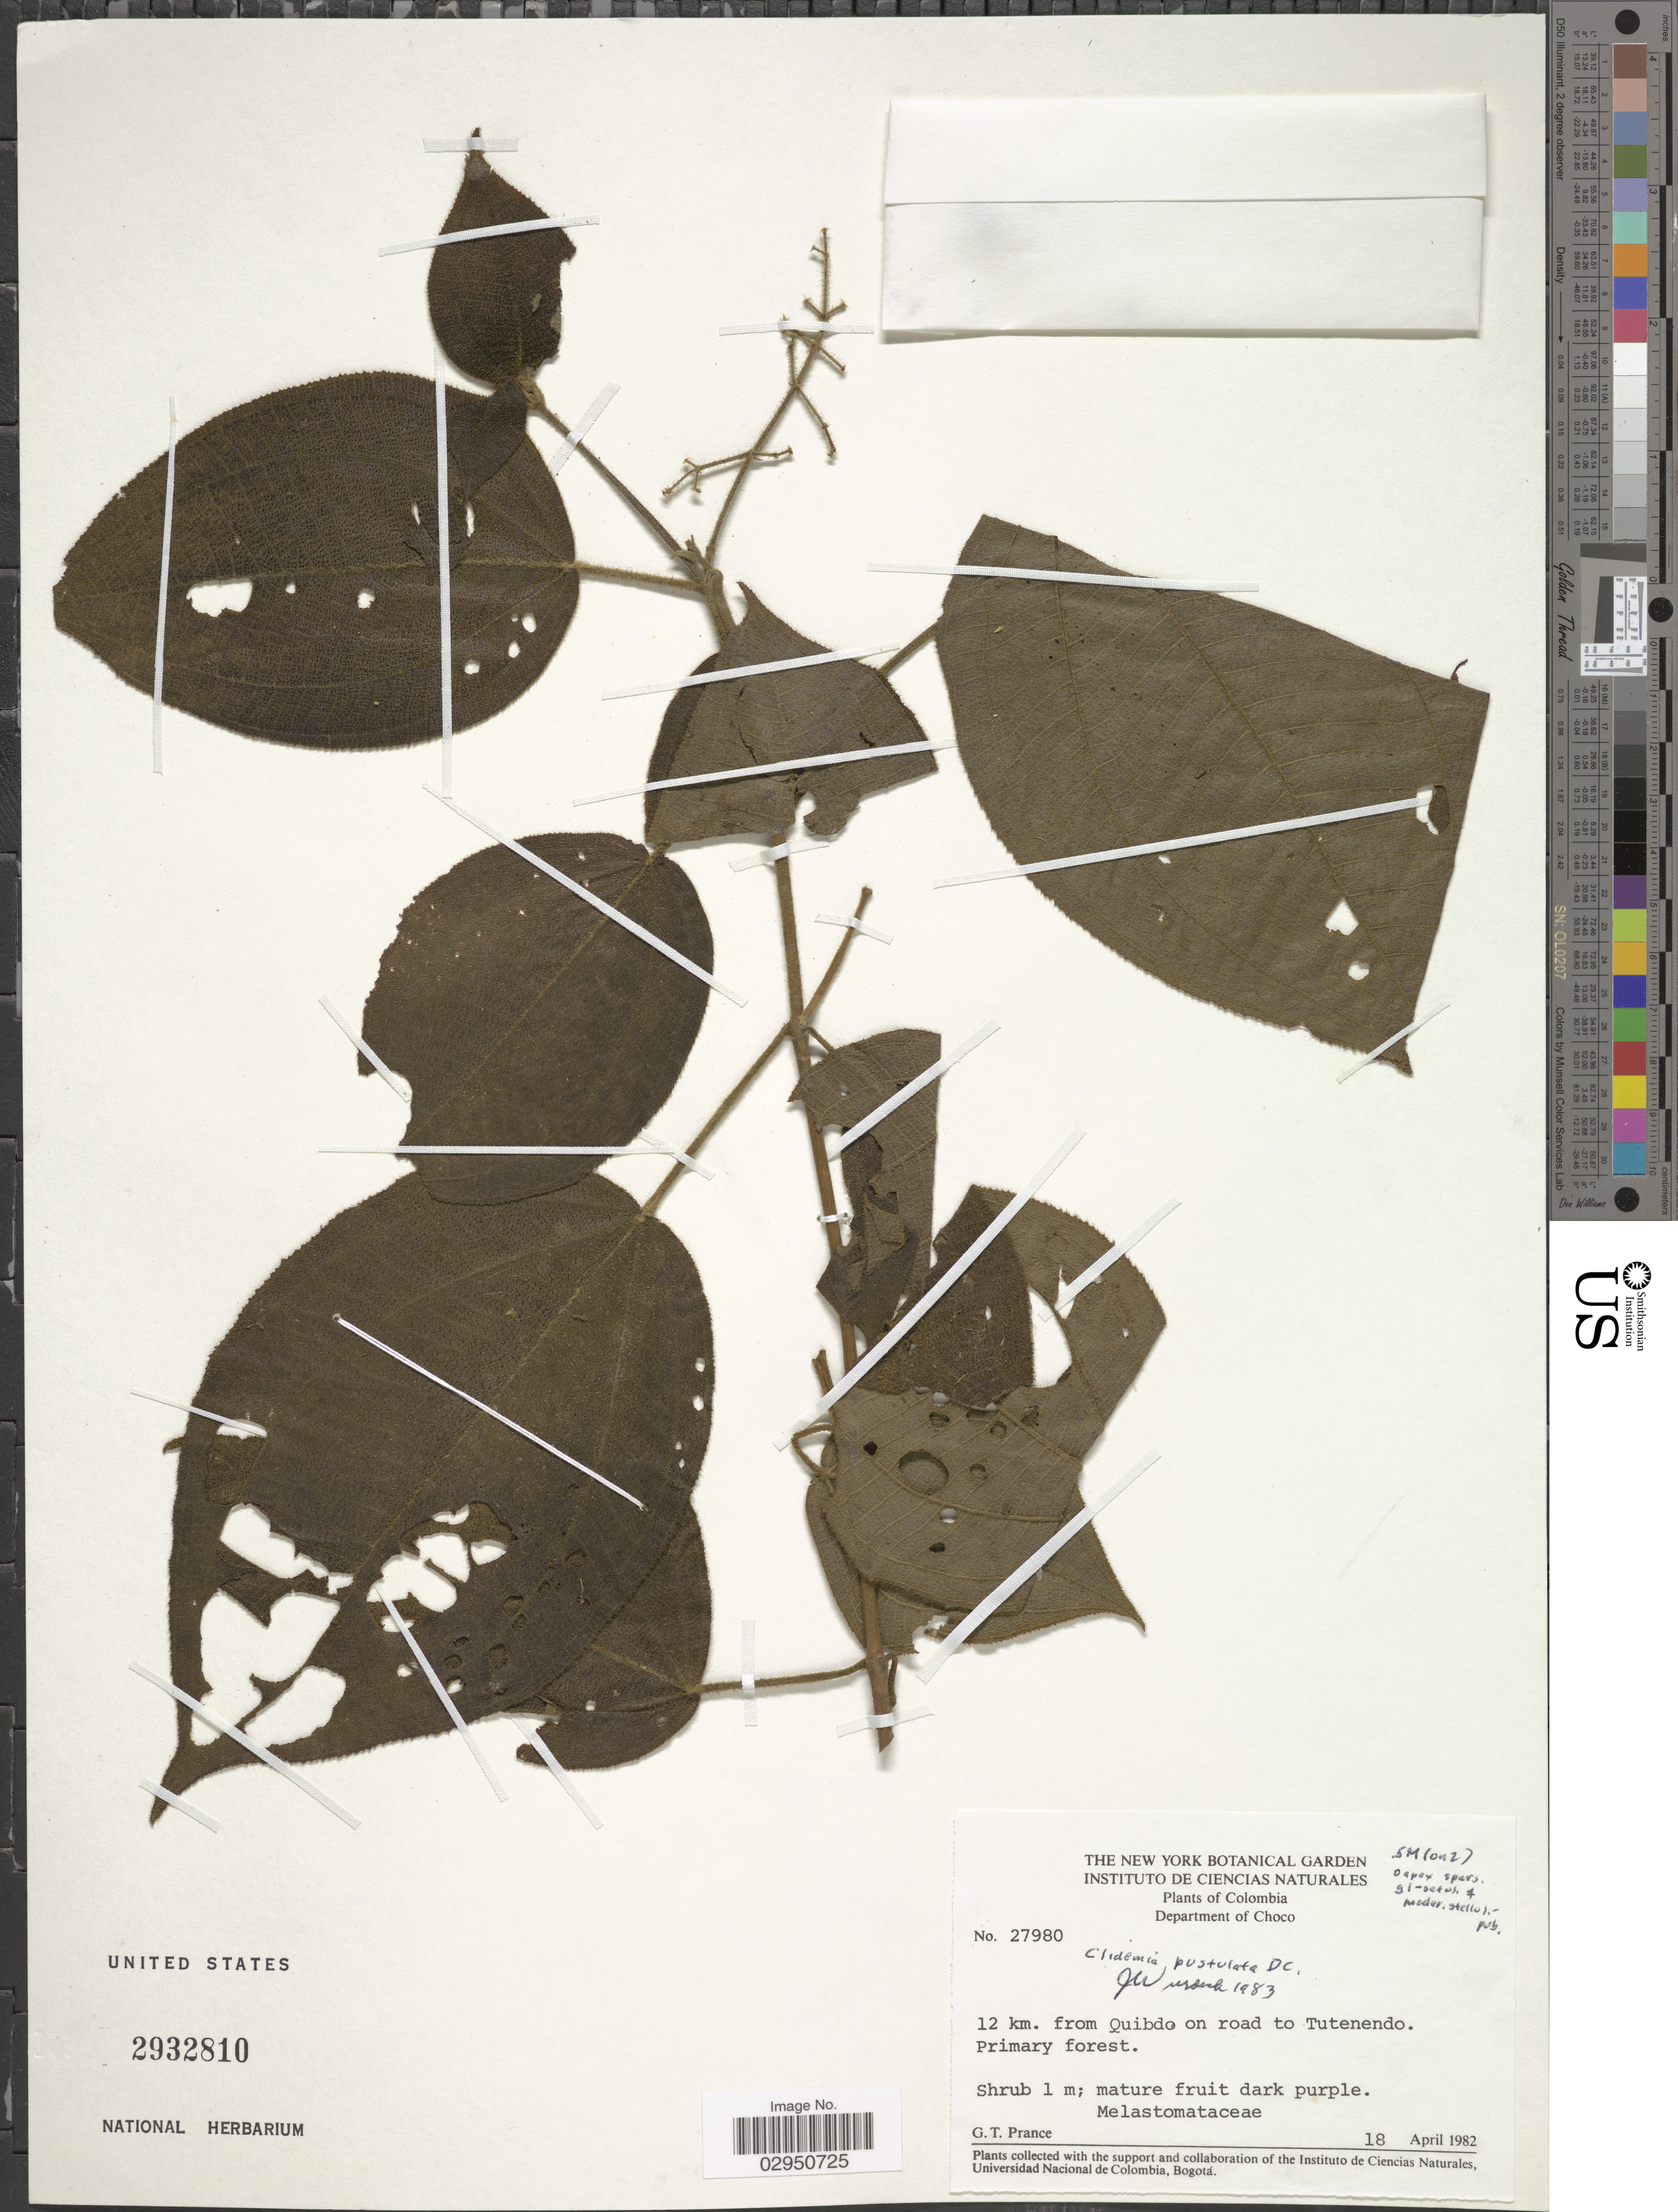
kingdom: Plantae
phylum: Tracheophyta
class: Magnoliopsida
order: Myrtales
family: Melastomataceae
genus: Clidemia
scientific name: Clidemia pustulata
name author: DC.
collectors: G. T. Prance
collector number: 27980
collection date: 1982-04-18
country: Colombia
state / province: Chocó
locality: Department of Choco. 12 km. from Quibdo on road to Tutenendo.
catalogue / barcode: US 2932810